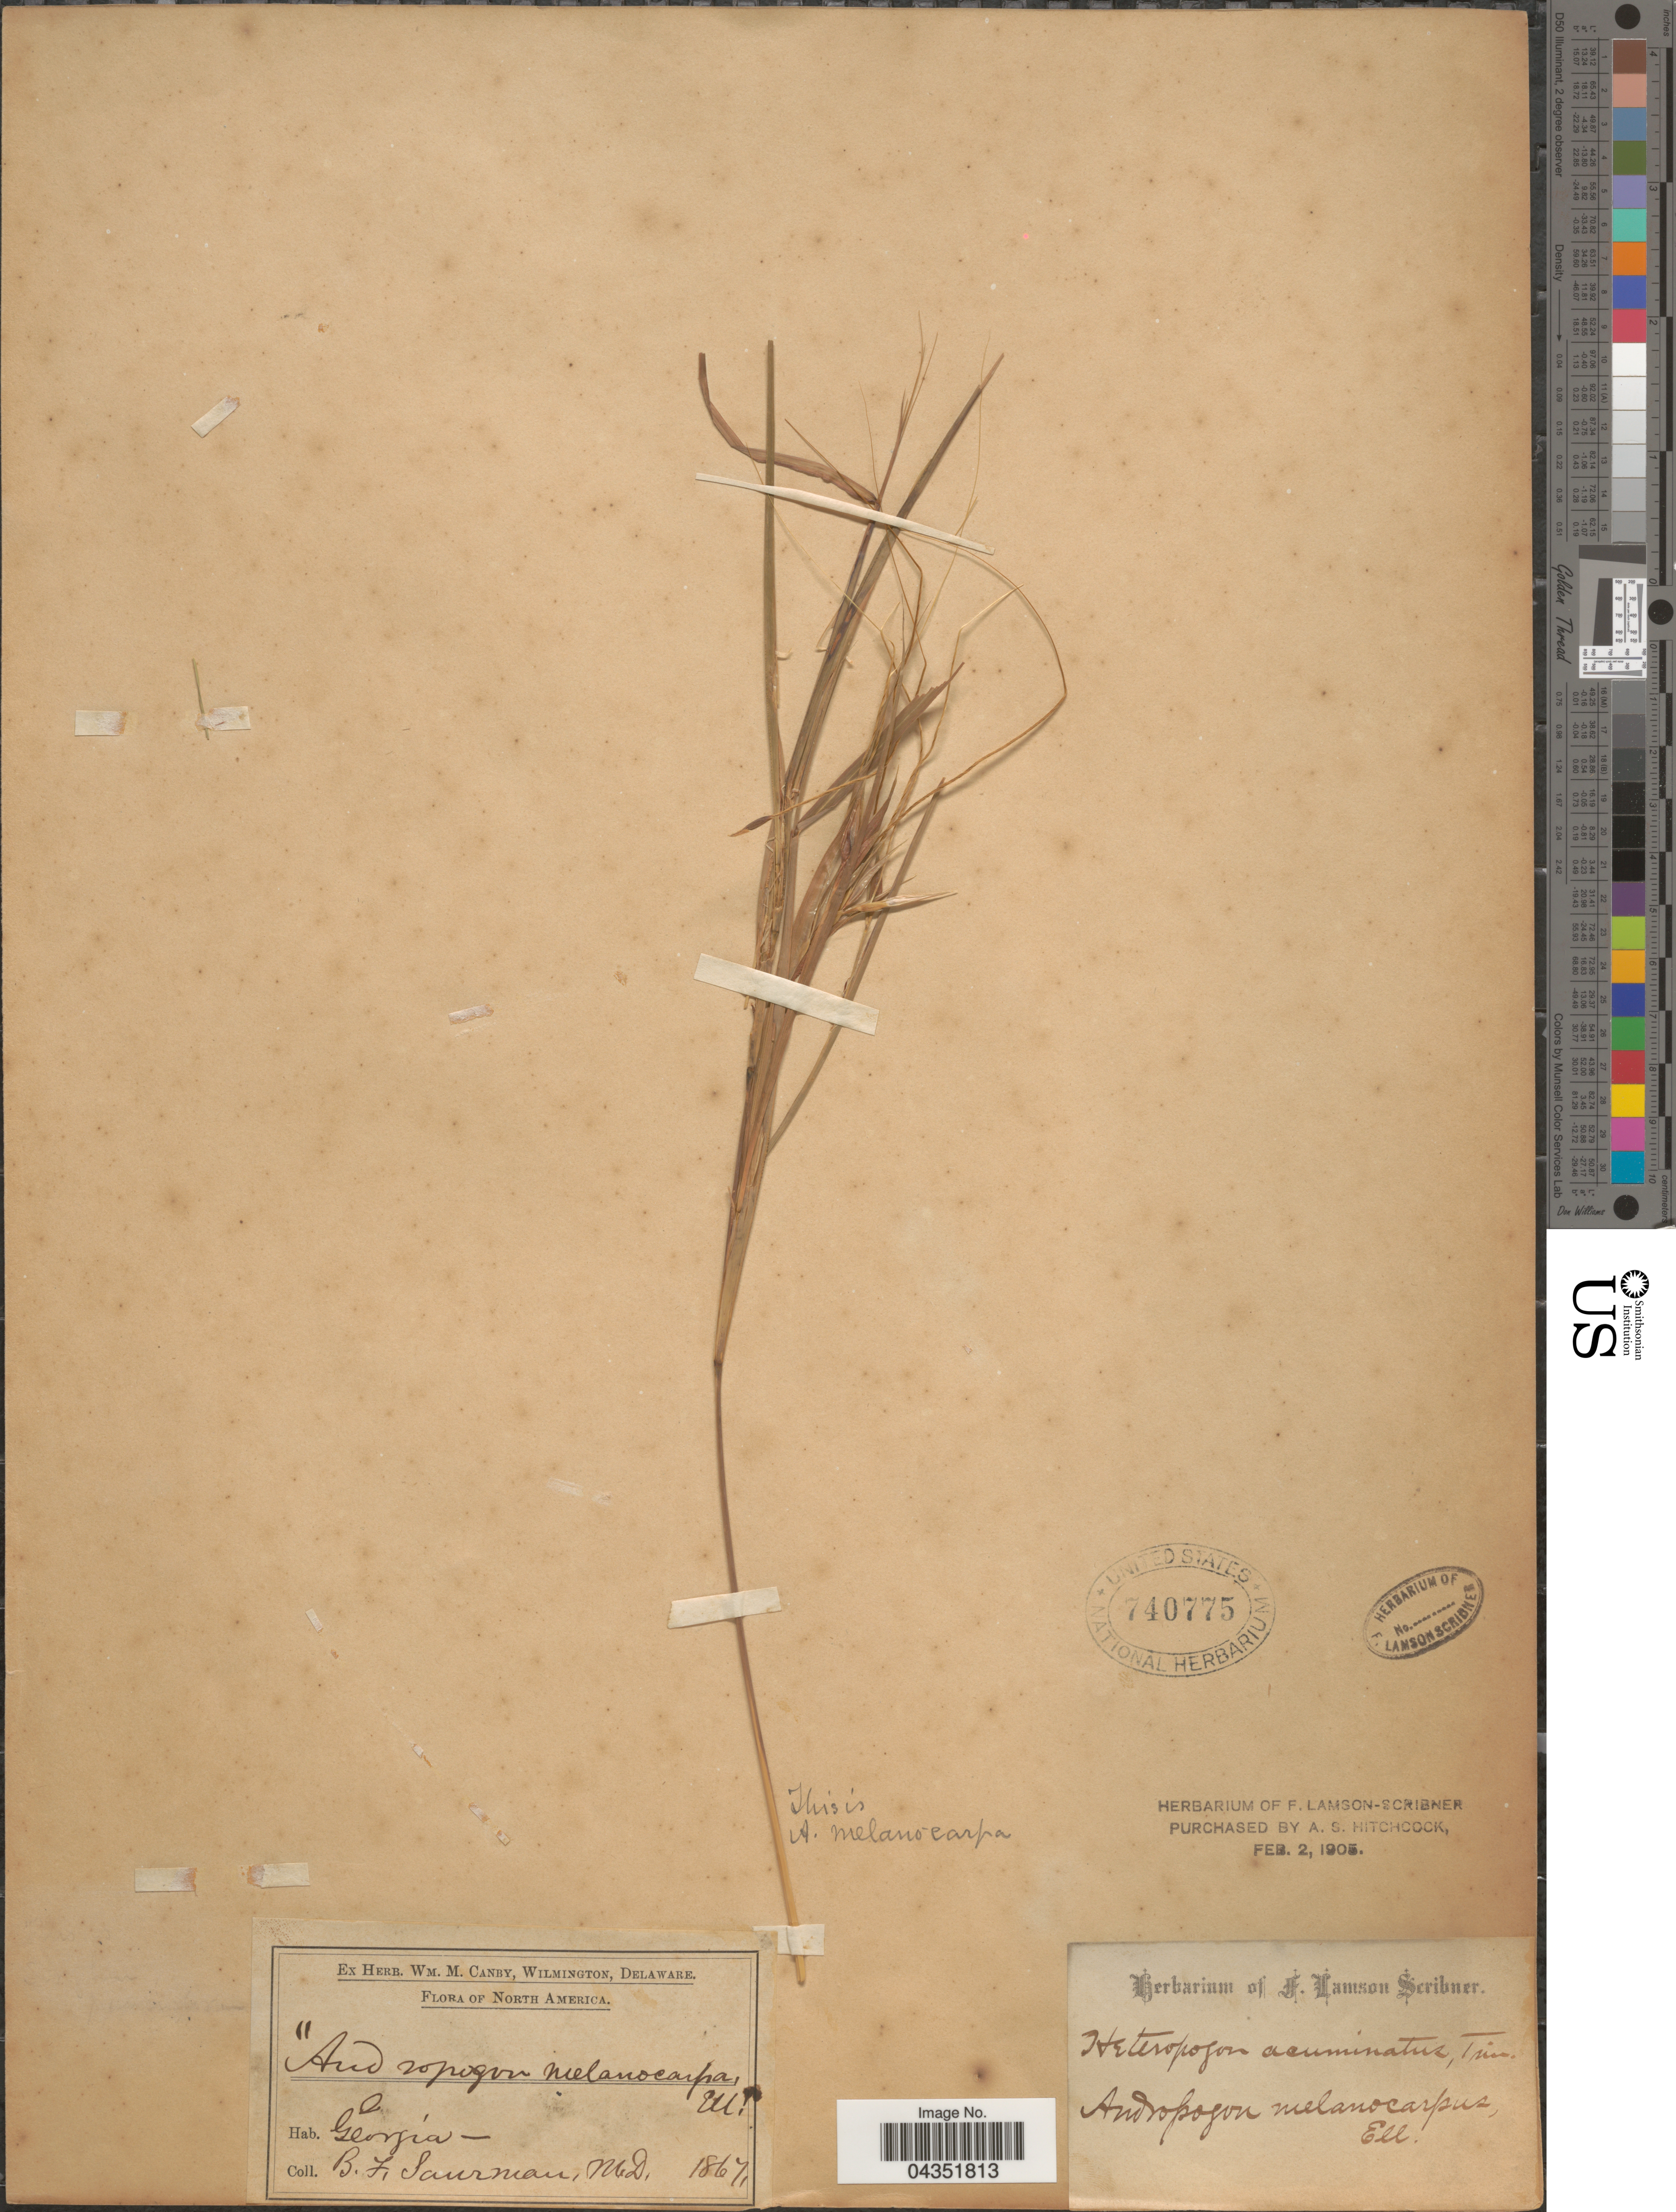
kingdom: Plantae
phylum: Tracheophyta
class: Liliopsida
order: Poales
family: Poaceae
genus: Heteropogon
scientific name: Heteropogon melanocarpus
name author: (Elliott) Benth.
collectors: B. F. Saurman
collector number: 11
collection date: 1867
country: United States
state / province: Georgia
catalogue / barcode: US 740775